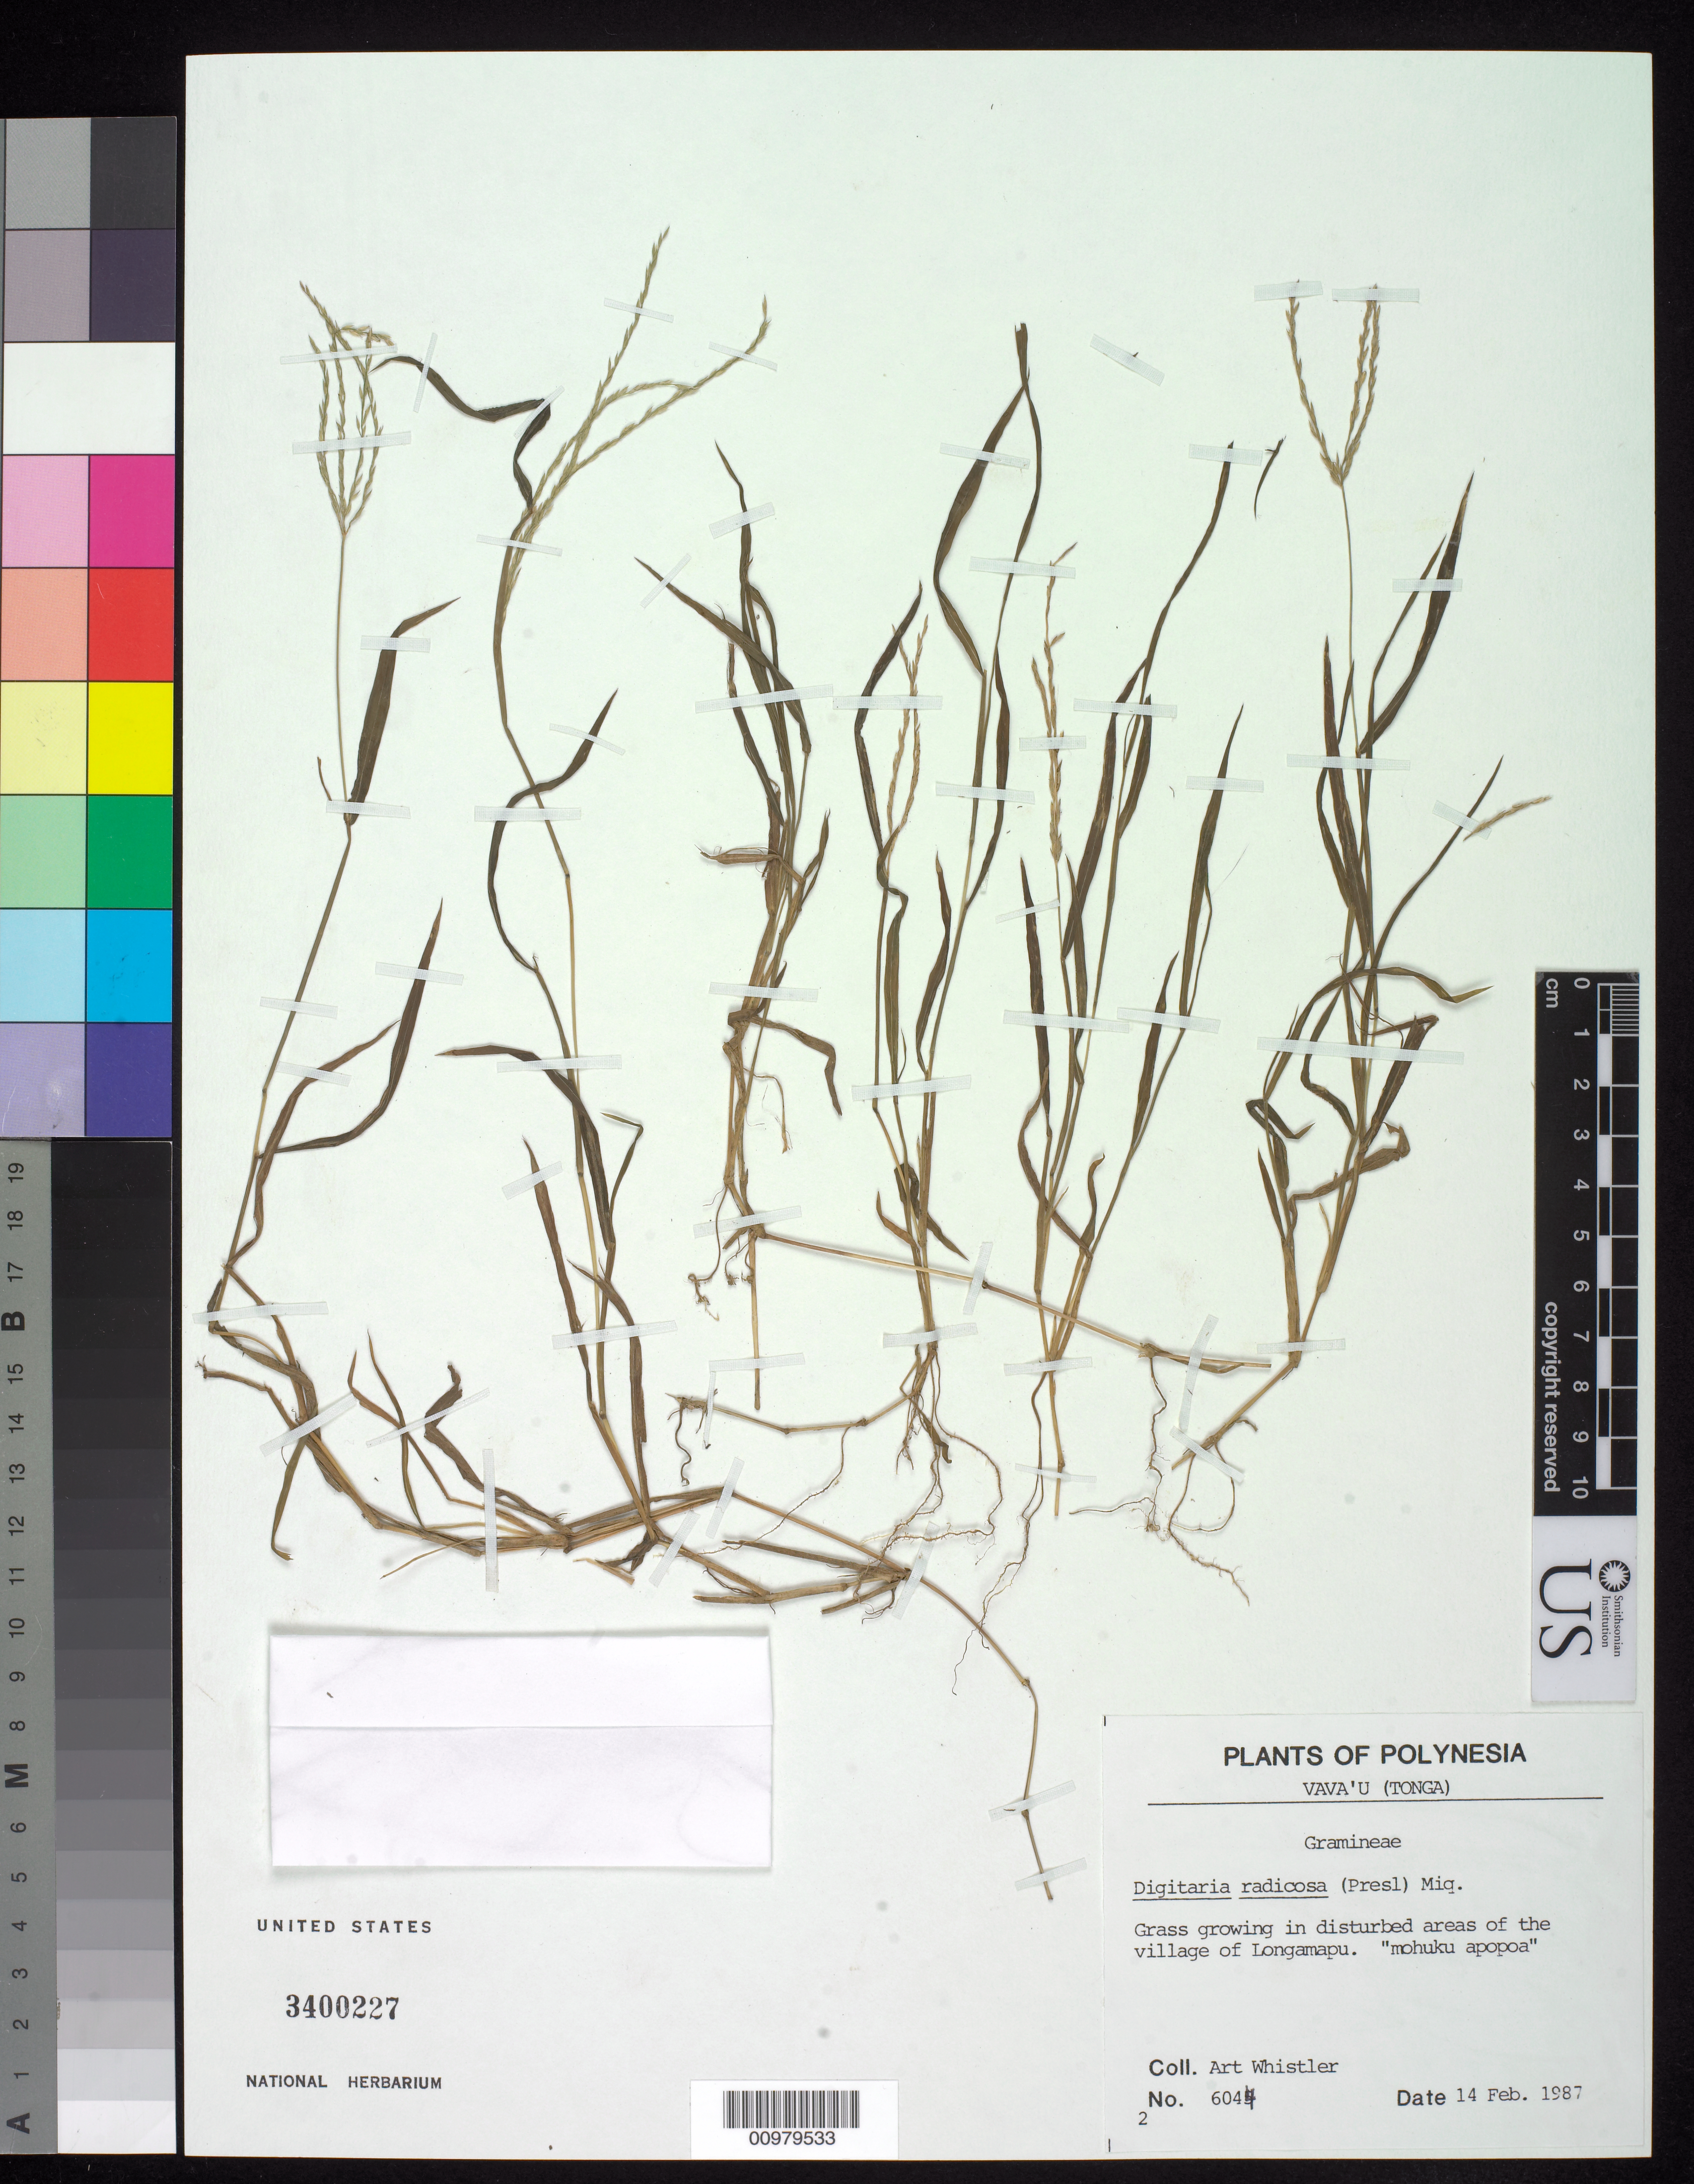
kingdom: Plantae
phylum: Tracheophyta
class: Liliopsida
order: Poales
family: Poaceae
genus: Digitaria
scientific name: Digitaria fuscescens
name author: (J. Presl) Henr.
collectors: A. Whistler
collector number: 6064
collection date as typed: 14 Feb 1987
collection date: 1987-02-14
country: Tonga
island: Vava'u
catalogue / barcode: US 3400227